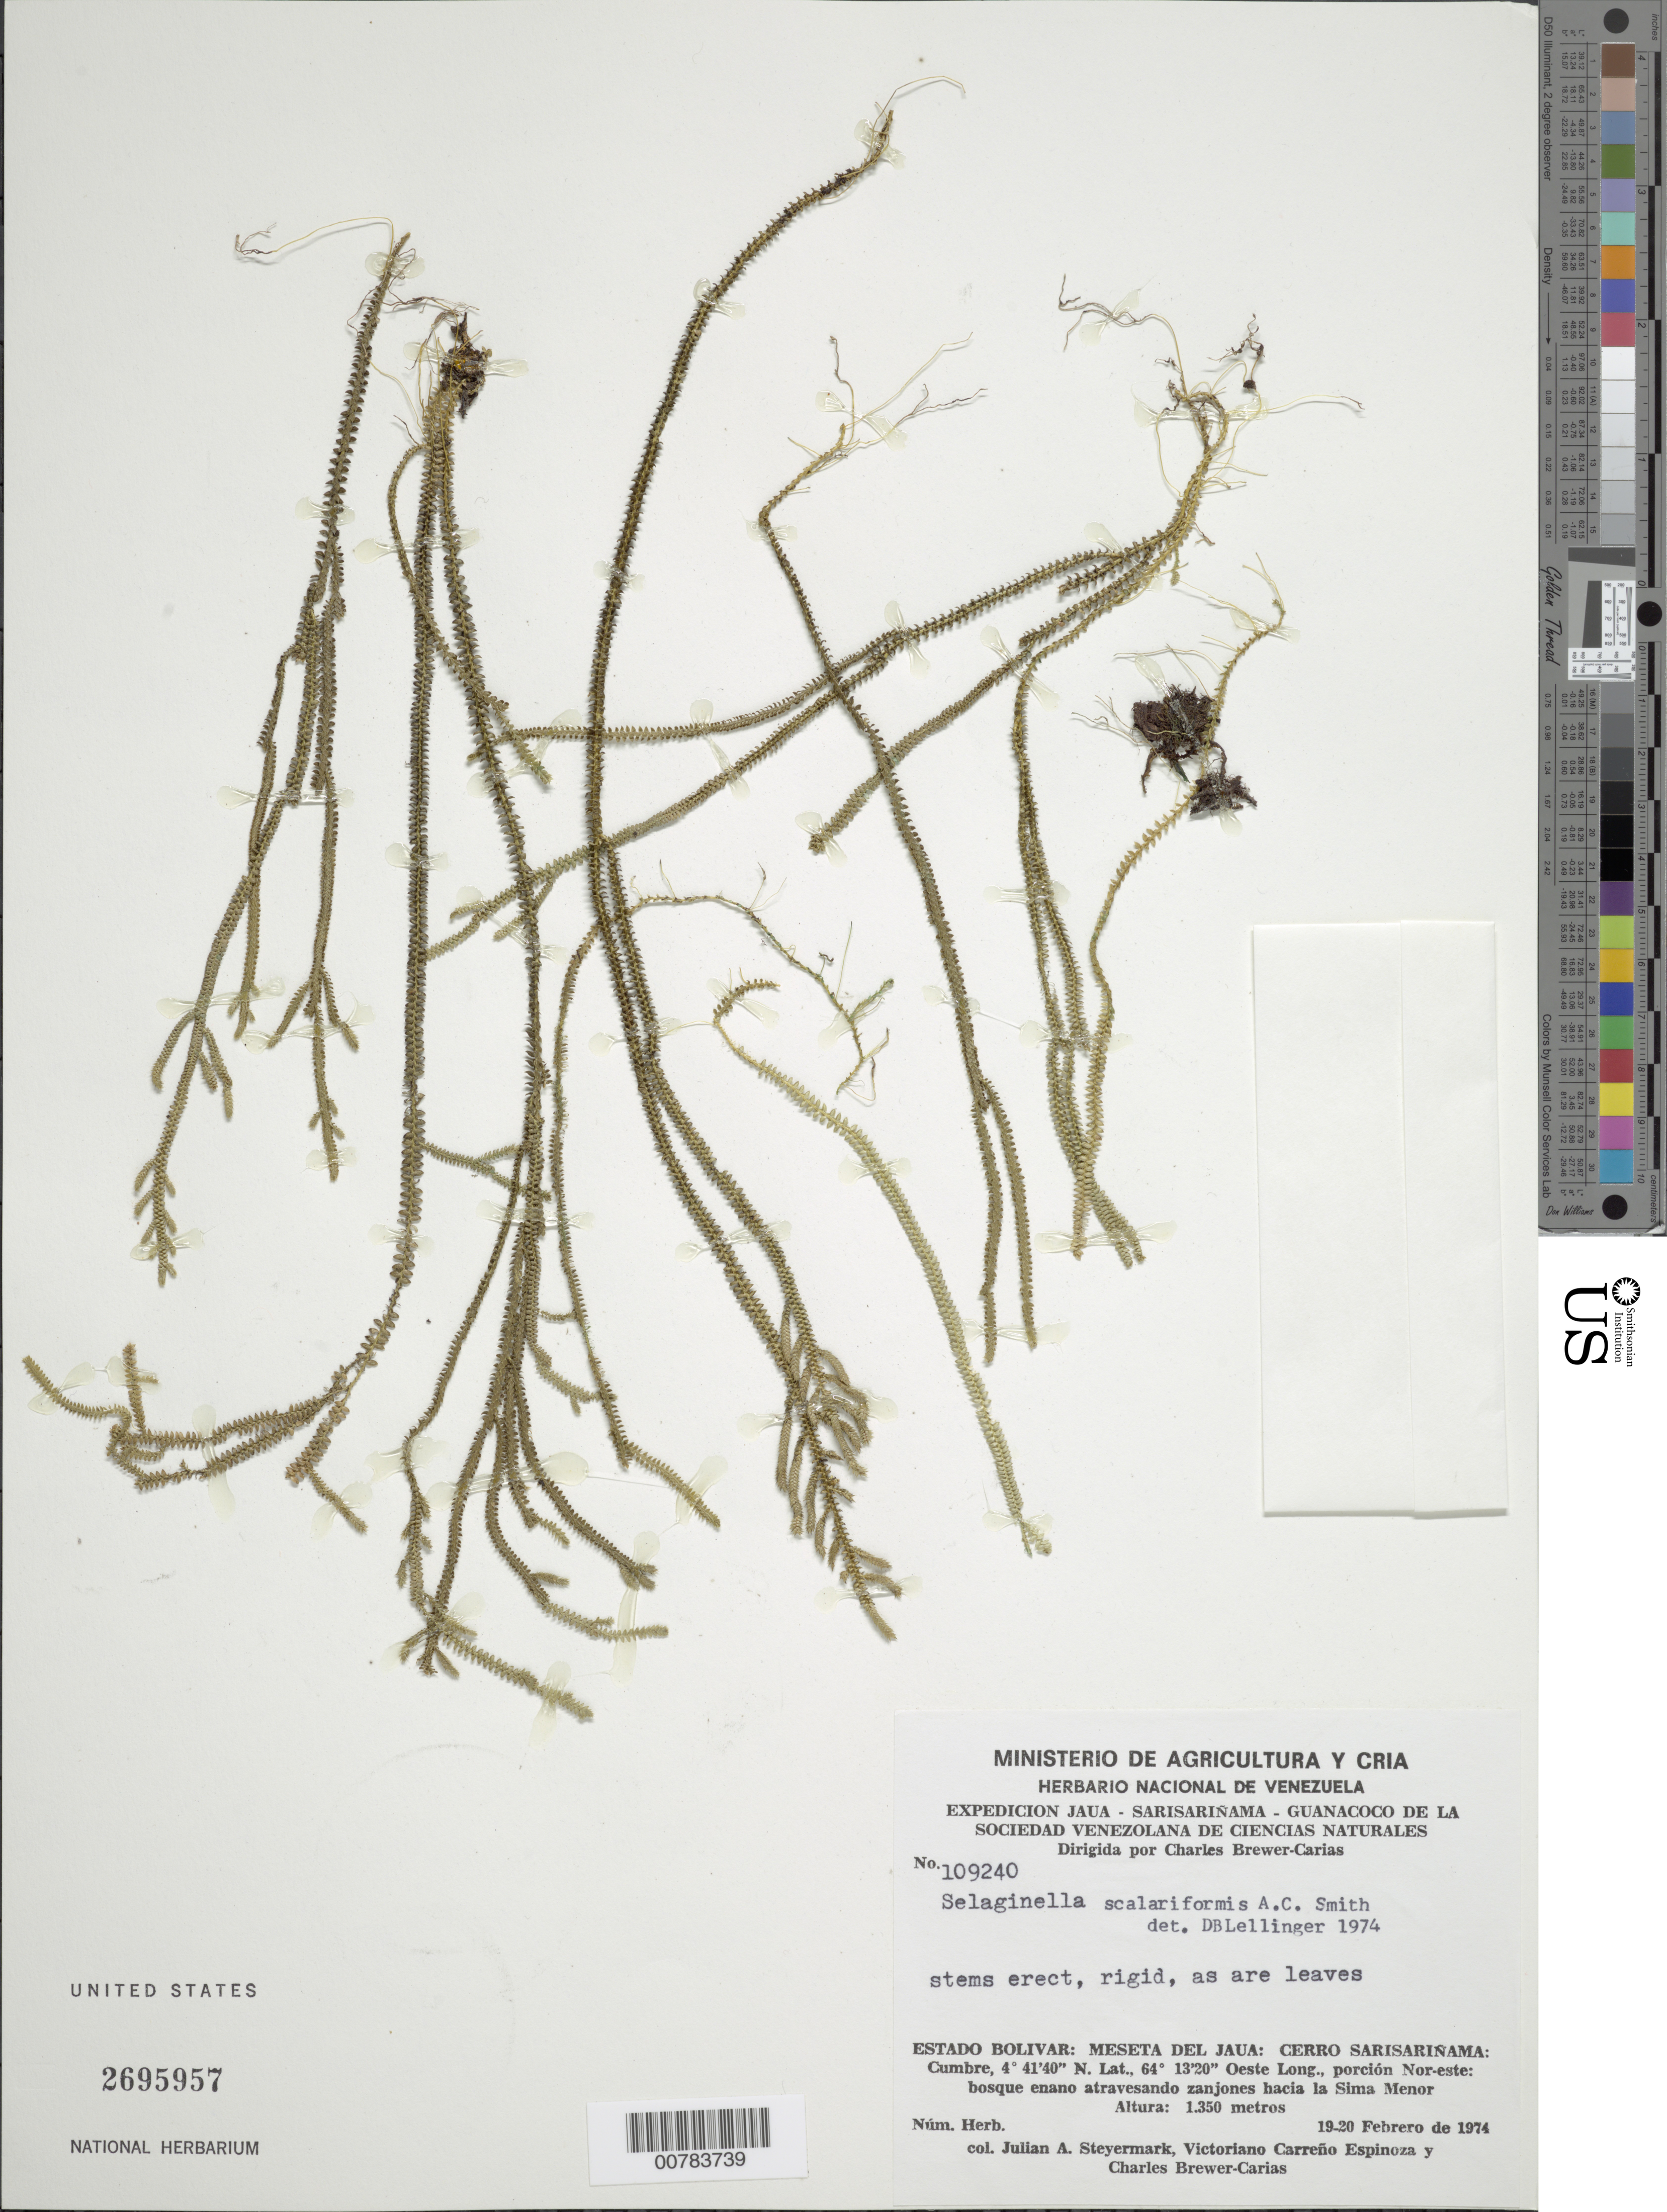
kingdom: Plantae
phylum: Tracheophyta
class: Lycopodiopsida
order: Selaginellales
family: Selaginellaceae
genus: Selaginella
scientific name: Selaginella scalariformis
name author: A.C. Sm.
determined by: Lellinger, David B., (BOT), Smithsonian Institution - National Museum of Natural History (UNITED STATES)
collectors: J. Steyermark, V. Carreño E. & C. Brewer-Carias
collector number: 109240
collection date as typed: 19-Feb-74 to 20-Feb-74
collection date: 1974-02-19/1974-02-20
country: Venezuela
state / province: Bolívar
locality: Meseta del Jaua: Cerro Sarisariñama: northeastern portion of summit, forest inside and at the bottom of Sima Menor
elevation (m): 1350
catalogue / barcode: US 2695957